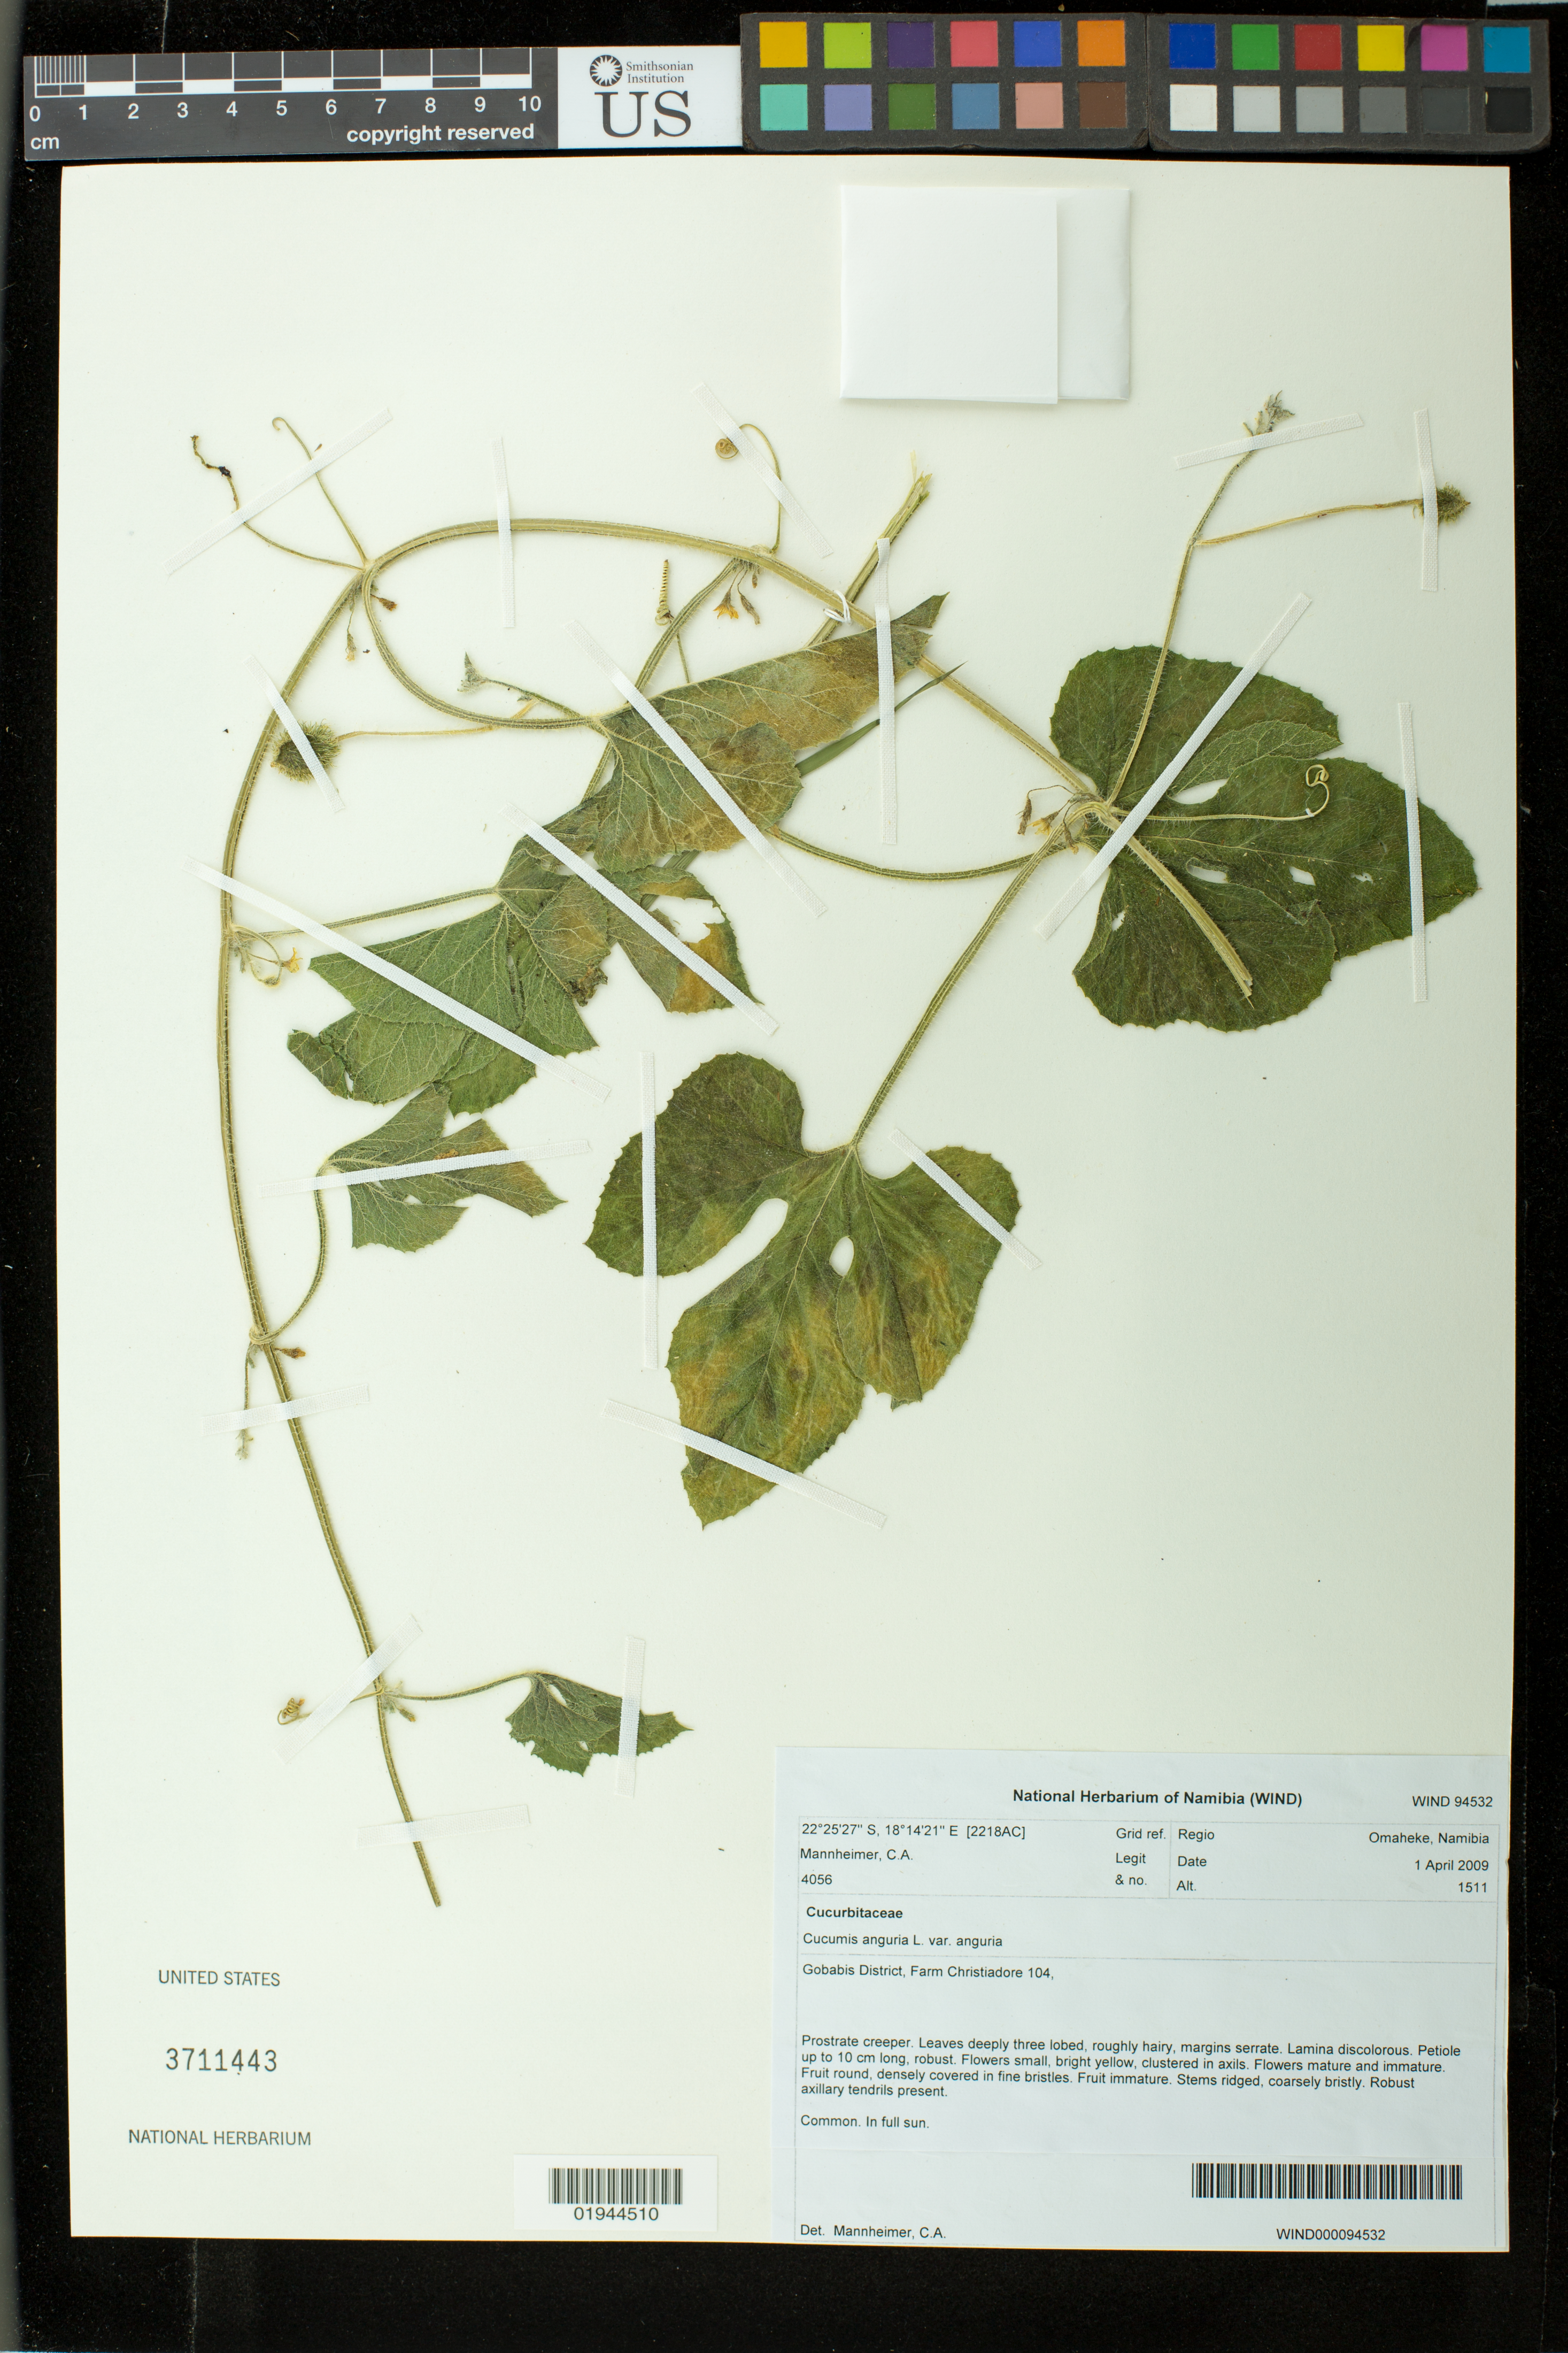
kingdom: Plantae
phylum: Tracheophyta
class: Magnoliopsida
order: Cucurbitales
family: Cucurbitaceae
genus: Cucumis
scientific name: Cucumis anguria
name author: L.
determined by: Mannheimer, C. A.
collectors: C. A. Mannheimer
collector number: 4056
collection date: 2009-04-01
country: Namibia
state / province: Omaheke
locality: Gobabis District, Farm Christiadore 104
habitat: in full sun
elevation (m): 1511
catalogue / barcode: US 3711443